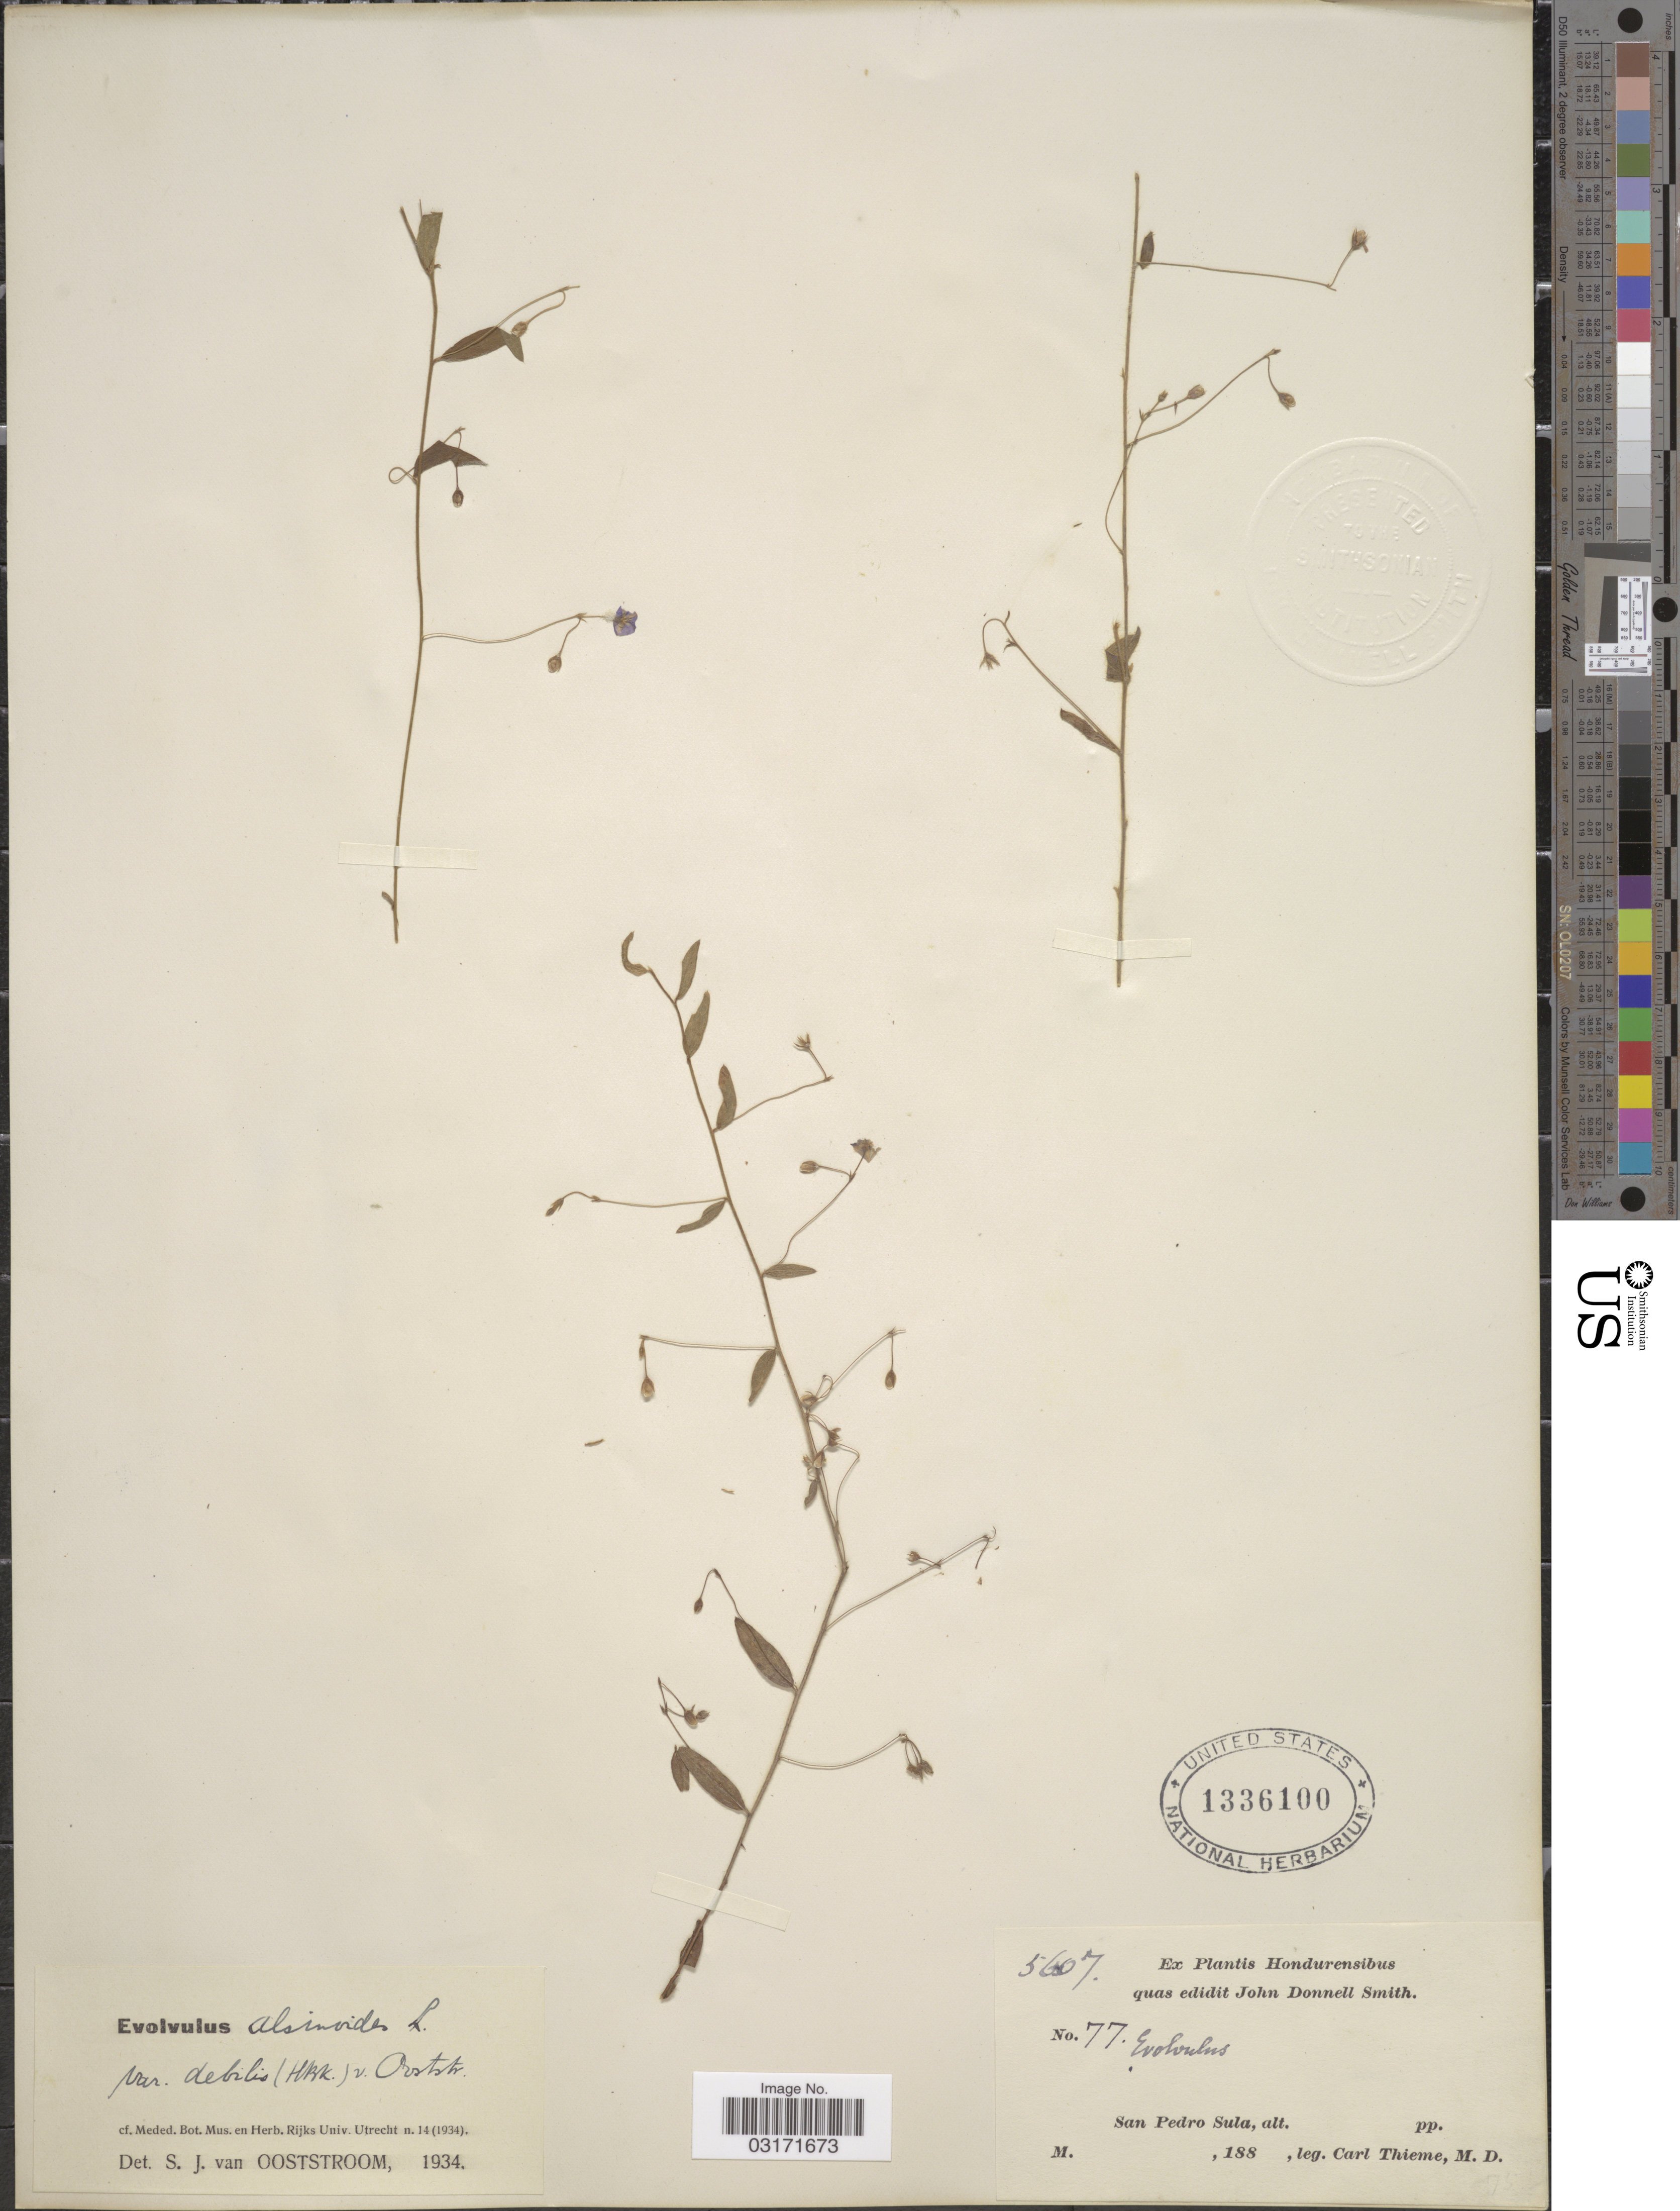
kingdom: Plantae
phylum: Tracheophyta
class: Magnoliopsida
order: Solanales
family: Convolvulaceae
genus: Evolvulus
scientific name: Evolvulus alsinoides var. debilis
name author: (Kunth) Ooststr.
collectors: C. Thieme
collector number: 77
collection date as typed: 188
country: Honduras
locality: San Pedro Sula.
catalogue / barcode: US 1336100